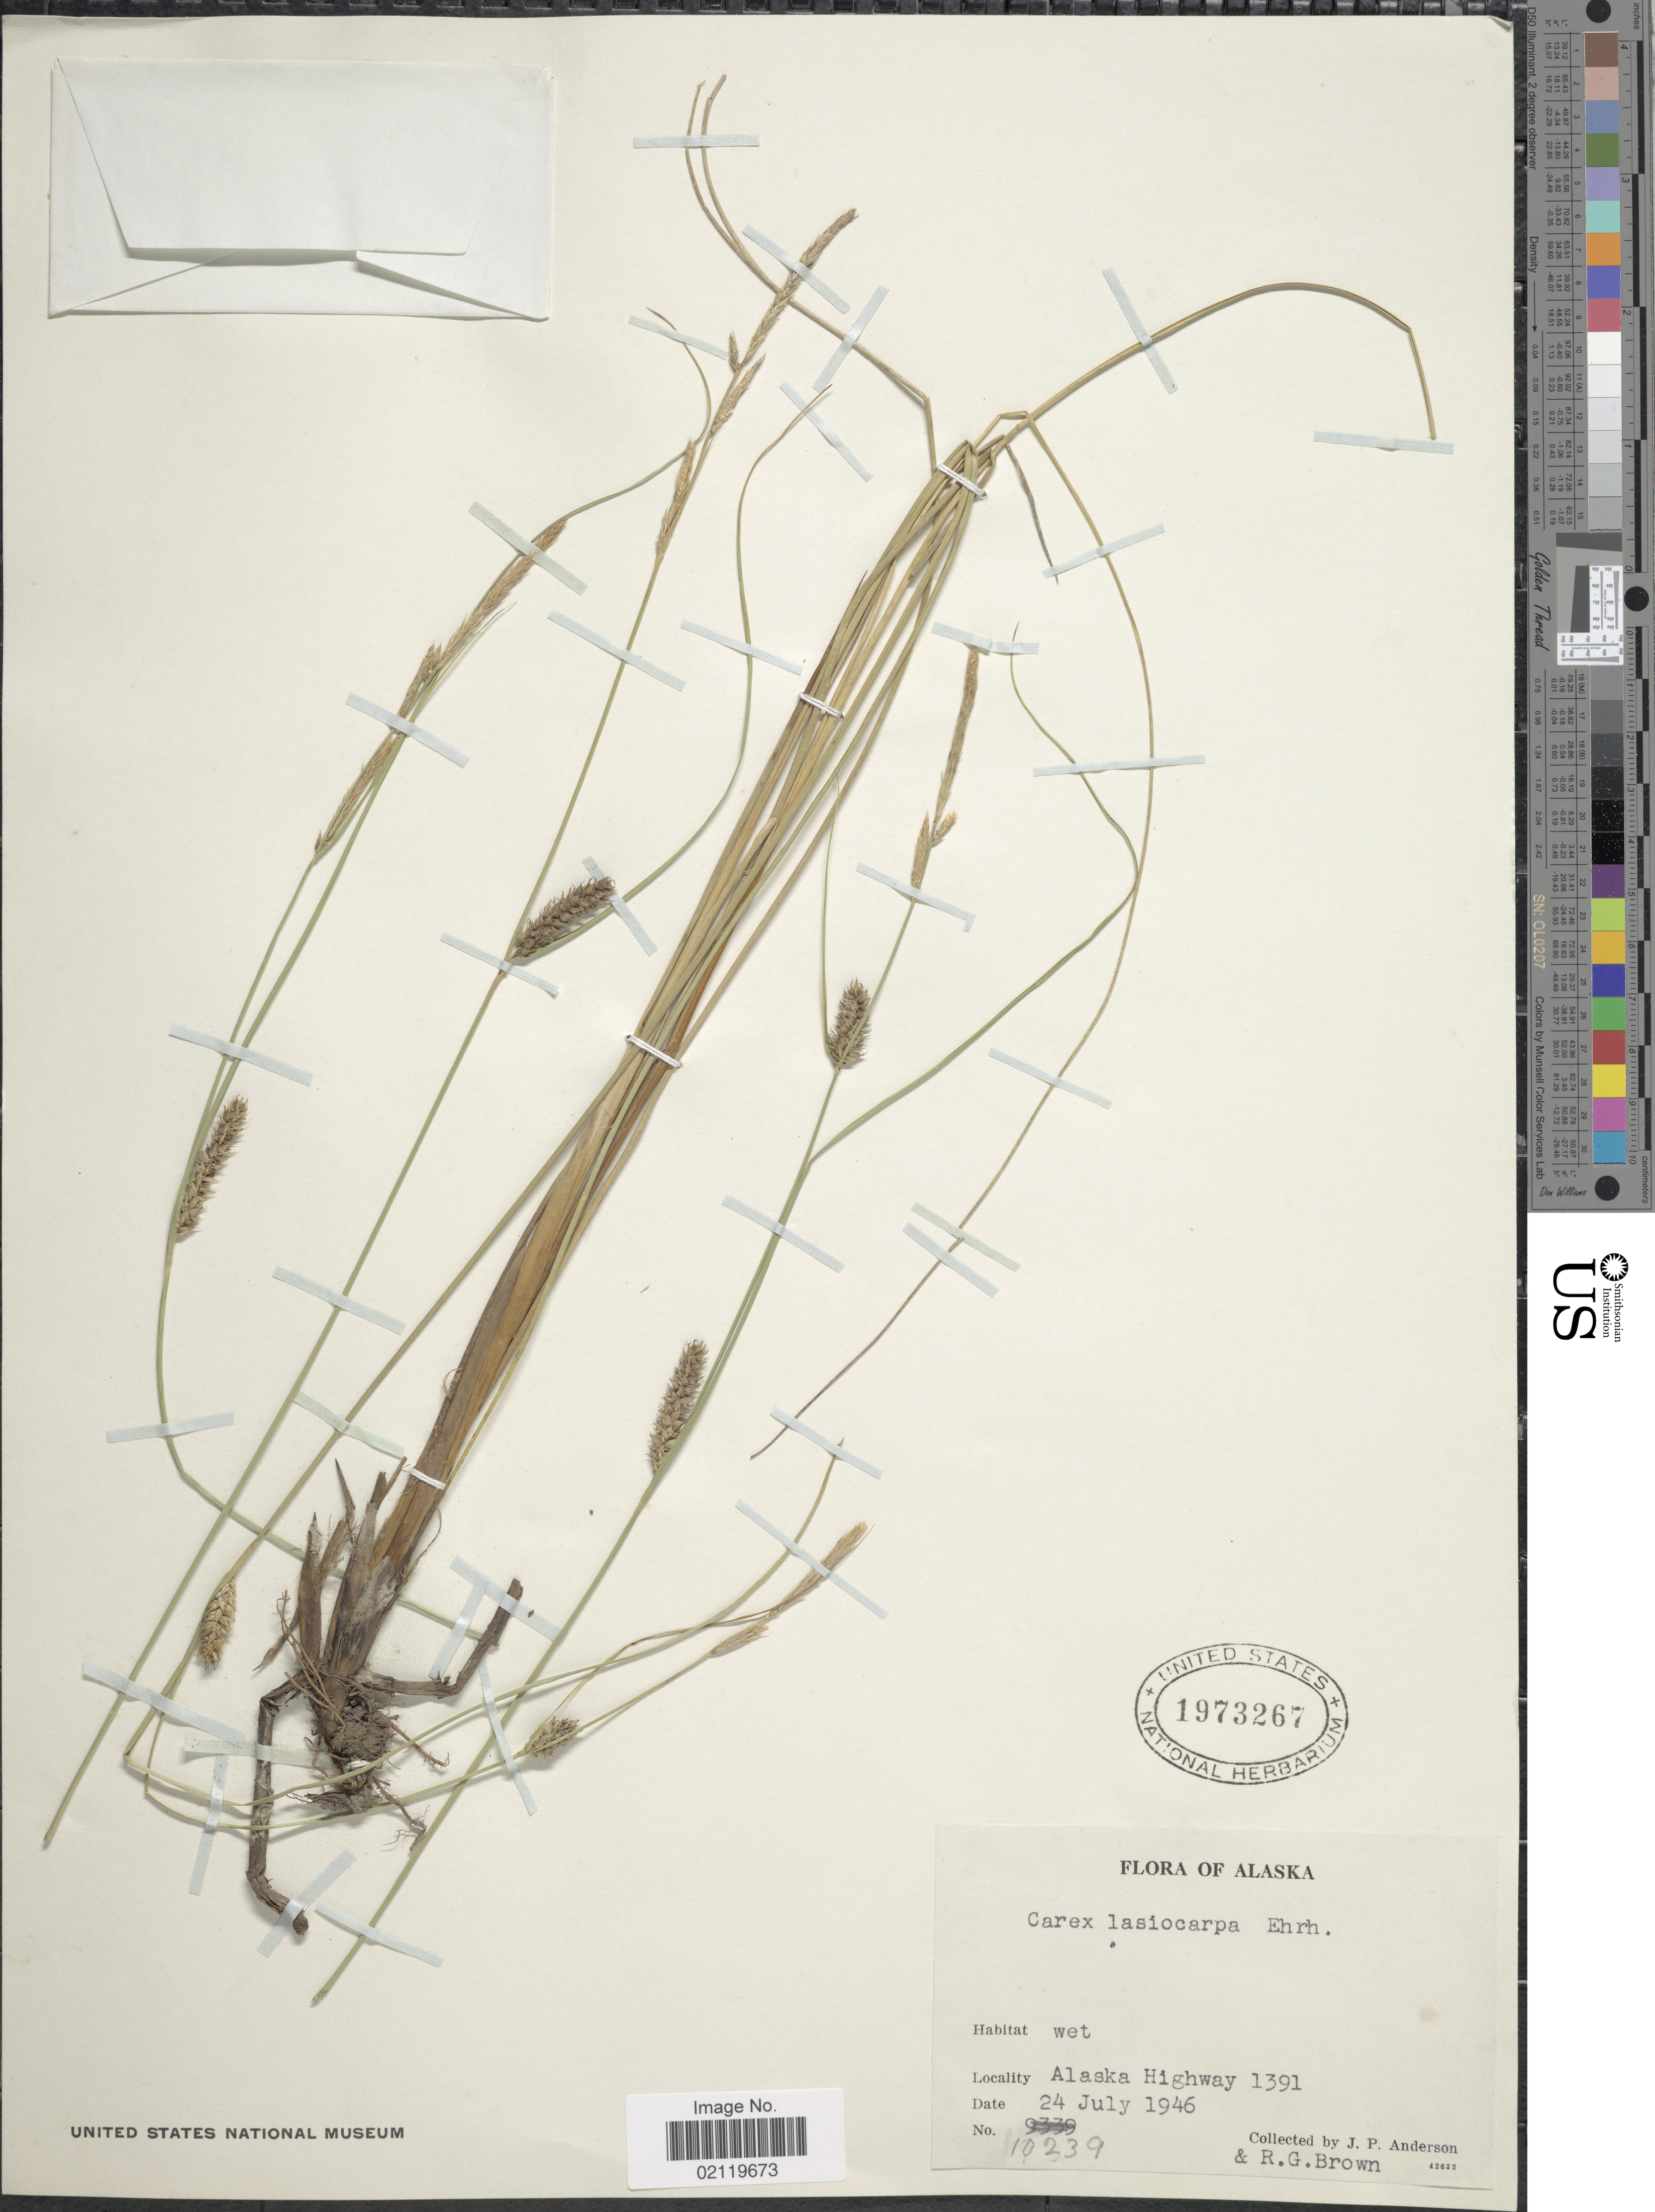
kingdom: Plantae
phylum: Tracheophyta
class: Liliopsida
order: Poales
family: Cyperaceae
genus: Carex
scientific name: Carex lasiocarpa var. americana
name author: Fernald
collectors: J. P. Anderson & R. G. Brown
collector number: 10239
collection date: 1946-07-24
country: United States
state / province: Alaska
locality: Alaska Highway 1391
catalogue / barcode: US 1973267